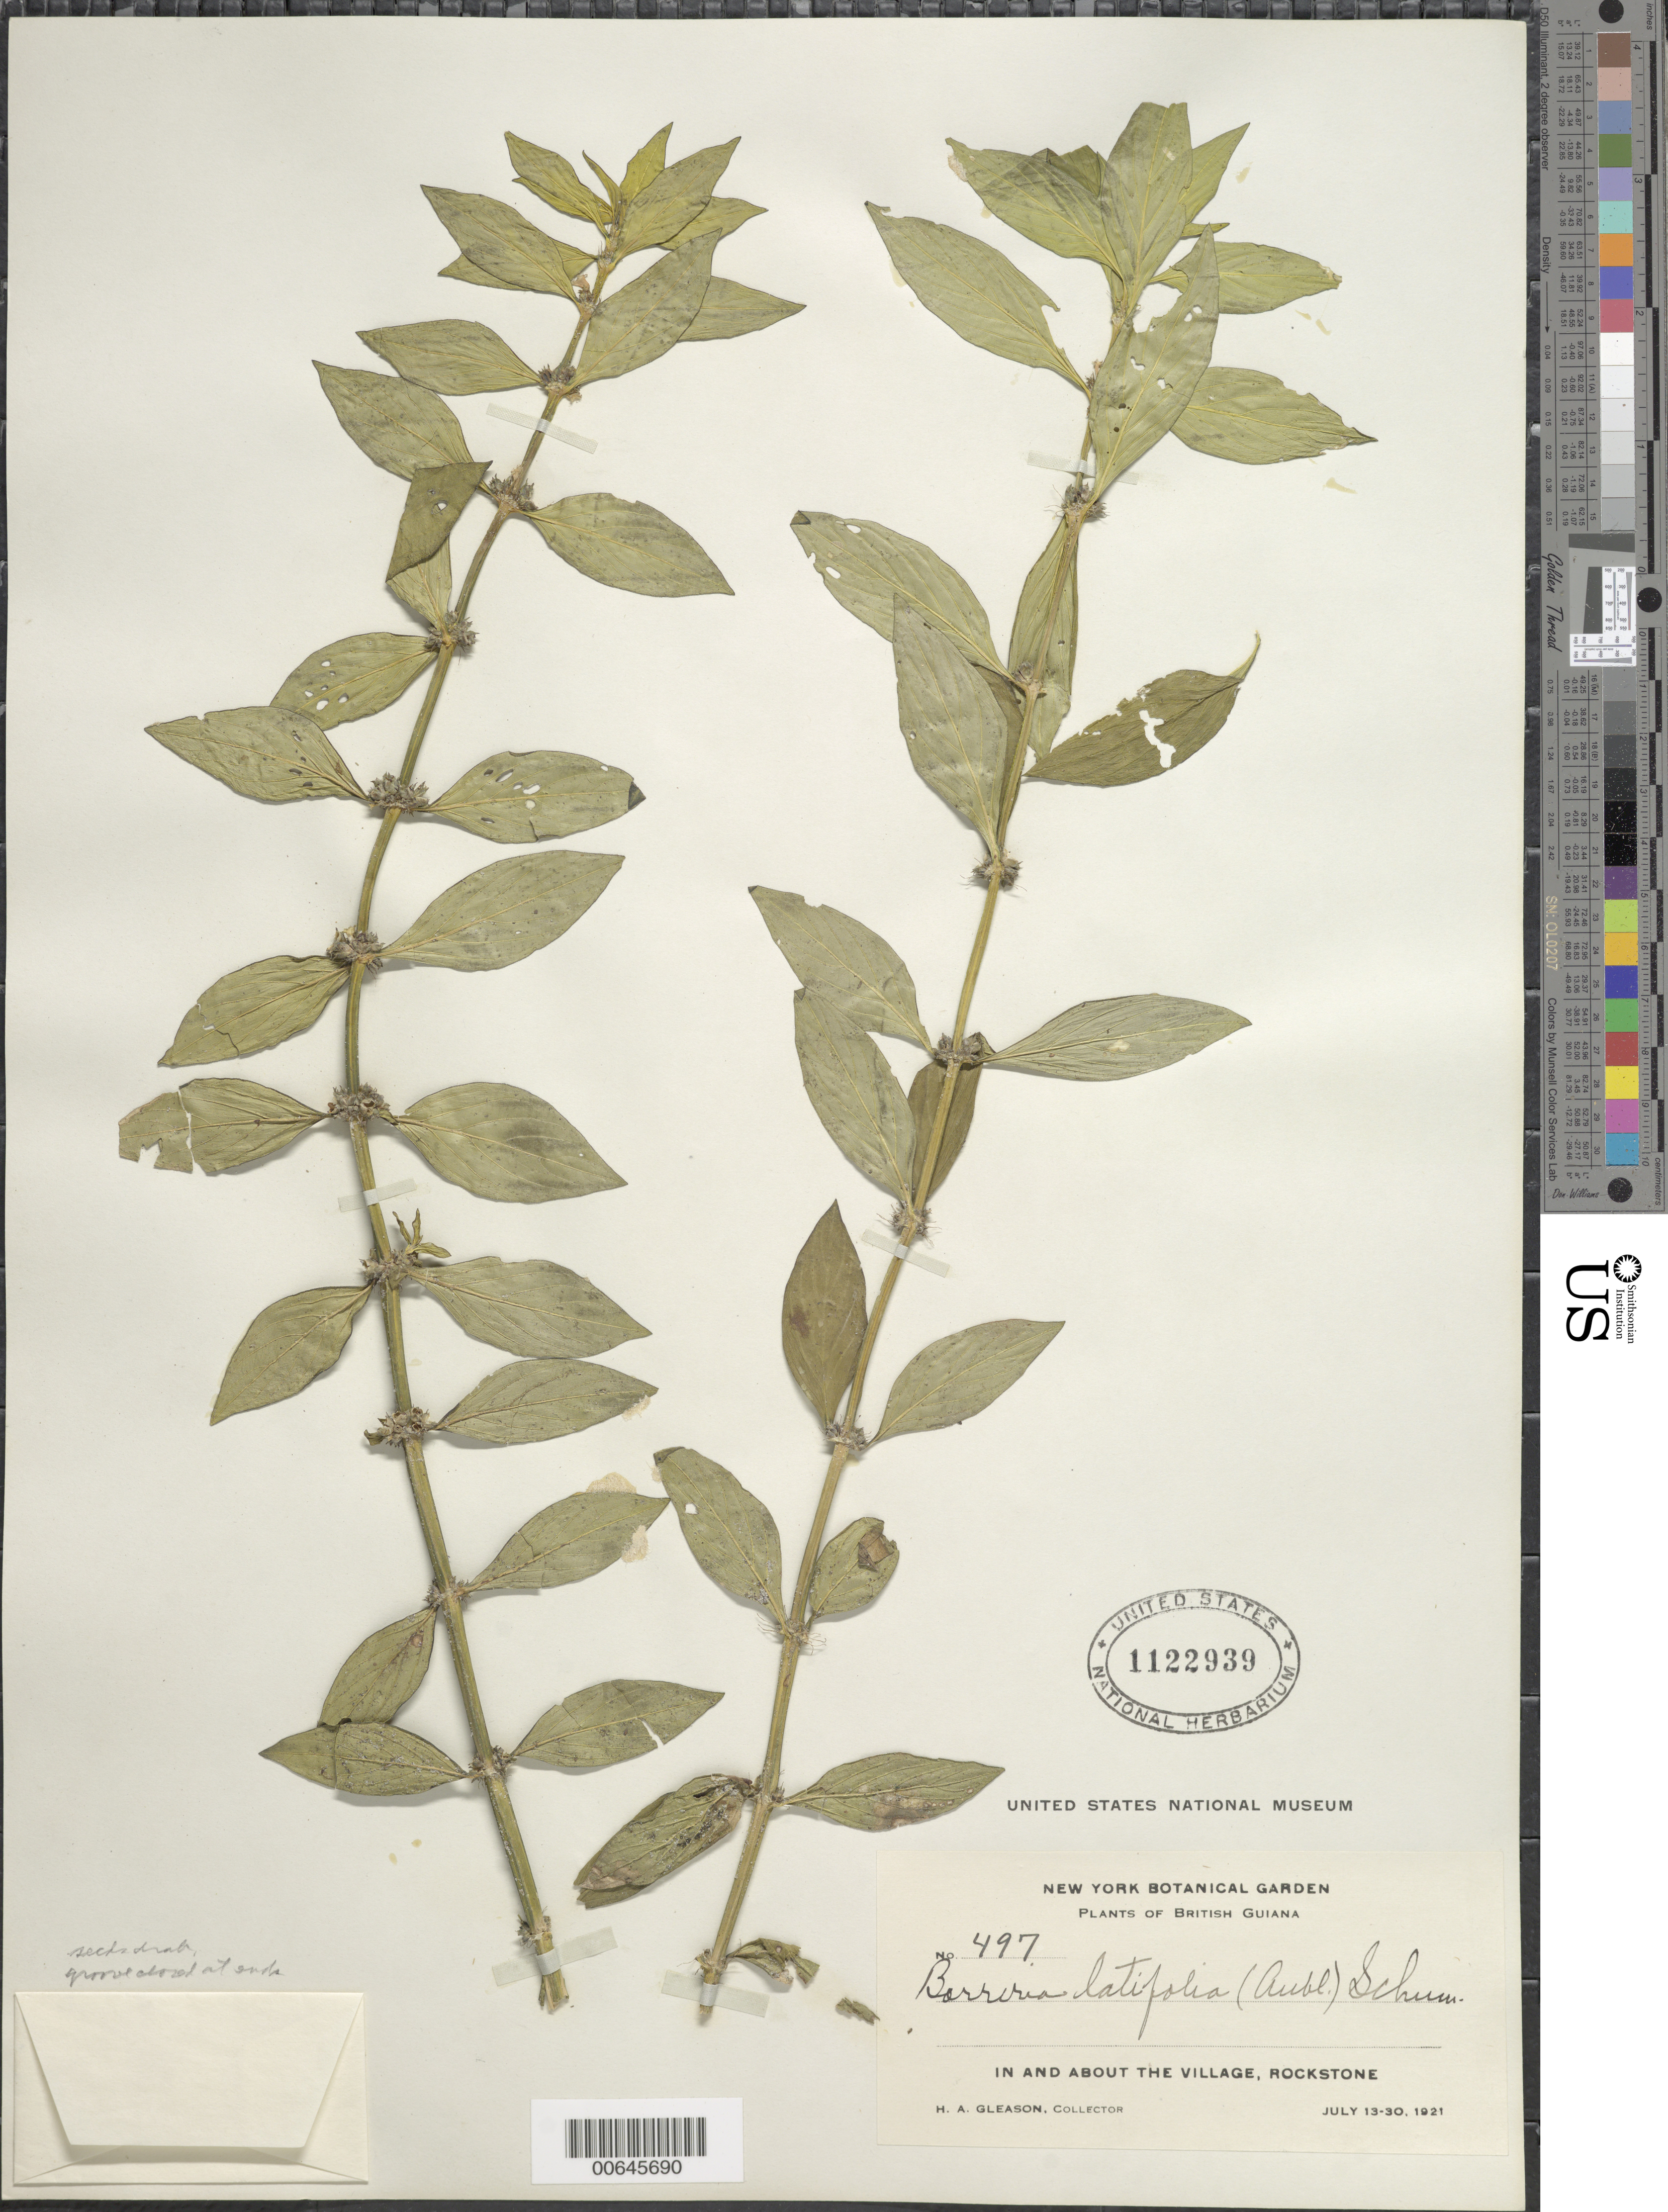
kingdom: Plantae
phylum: Tracheophyta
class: Magnoliopsida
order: Gentianales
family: Rubiaceae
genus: Borreria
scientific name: Borreria latifolia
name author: (Aubl.) K. Schum.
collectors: H. A. Gleason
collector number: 497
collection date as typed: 13-Jul-21 to 30-Jul-21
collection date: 1921-07-13/1921-07-30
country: Guyana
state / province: U. Demerara-Berbice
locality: Rockstone, in and about the village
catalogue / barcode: US 1122939